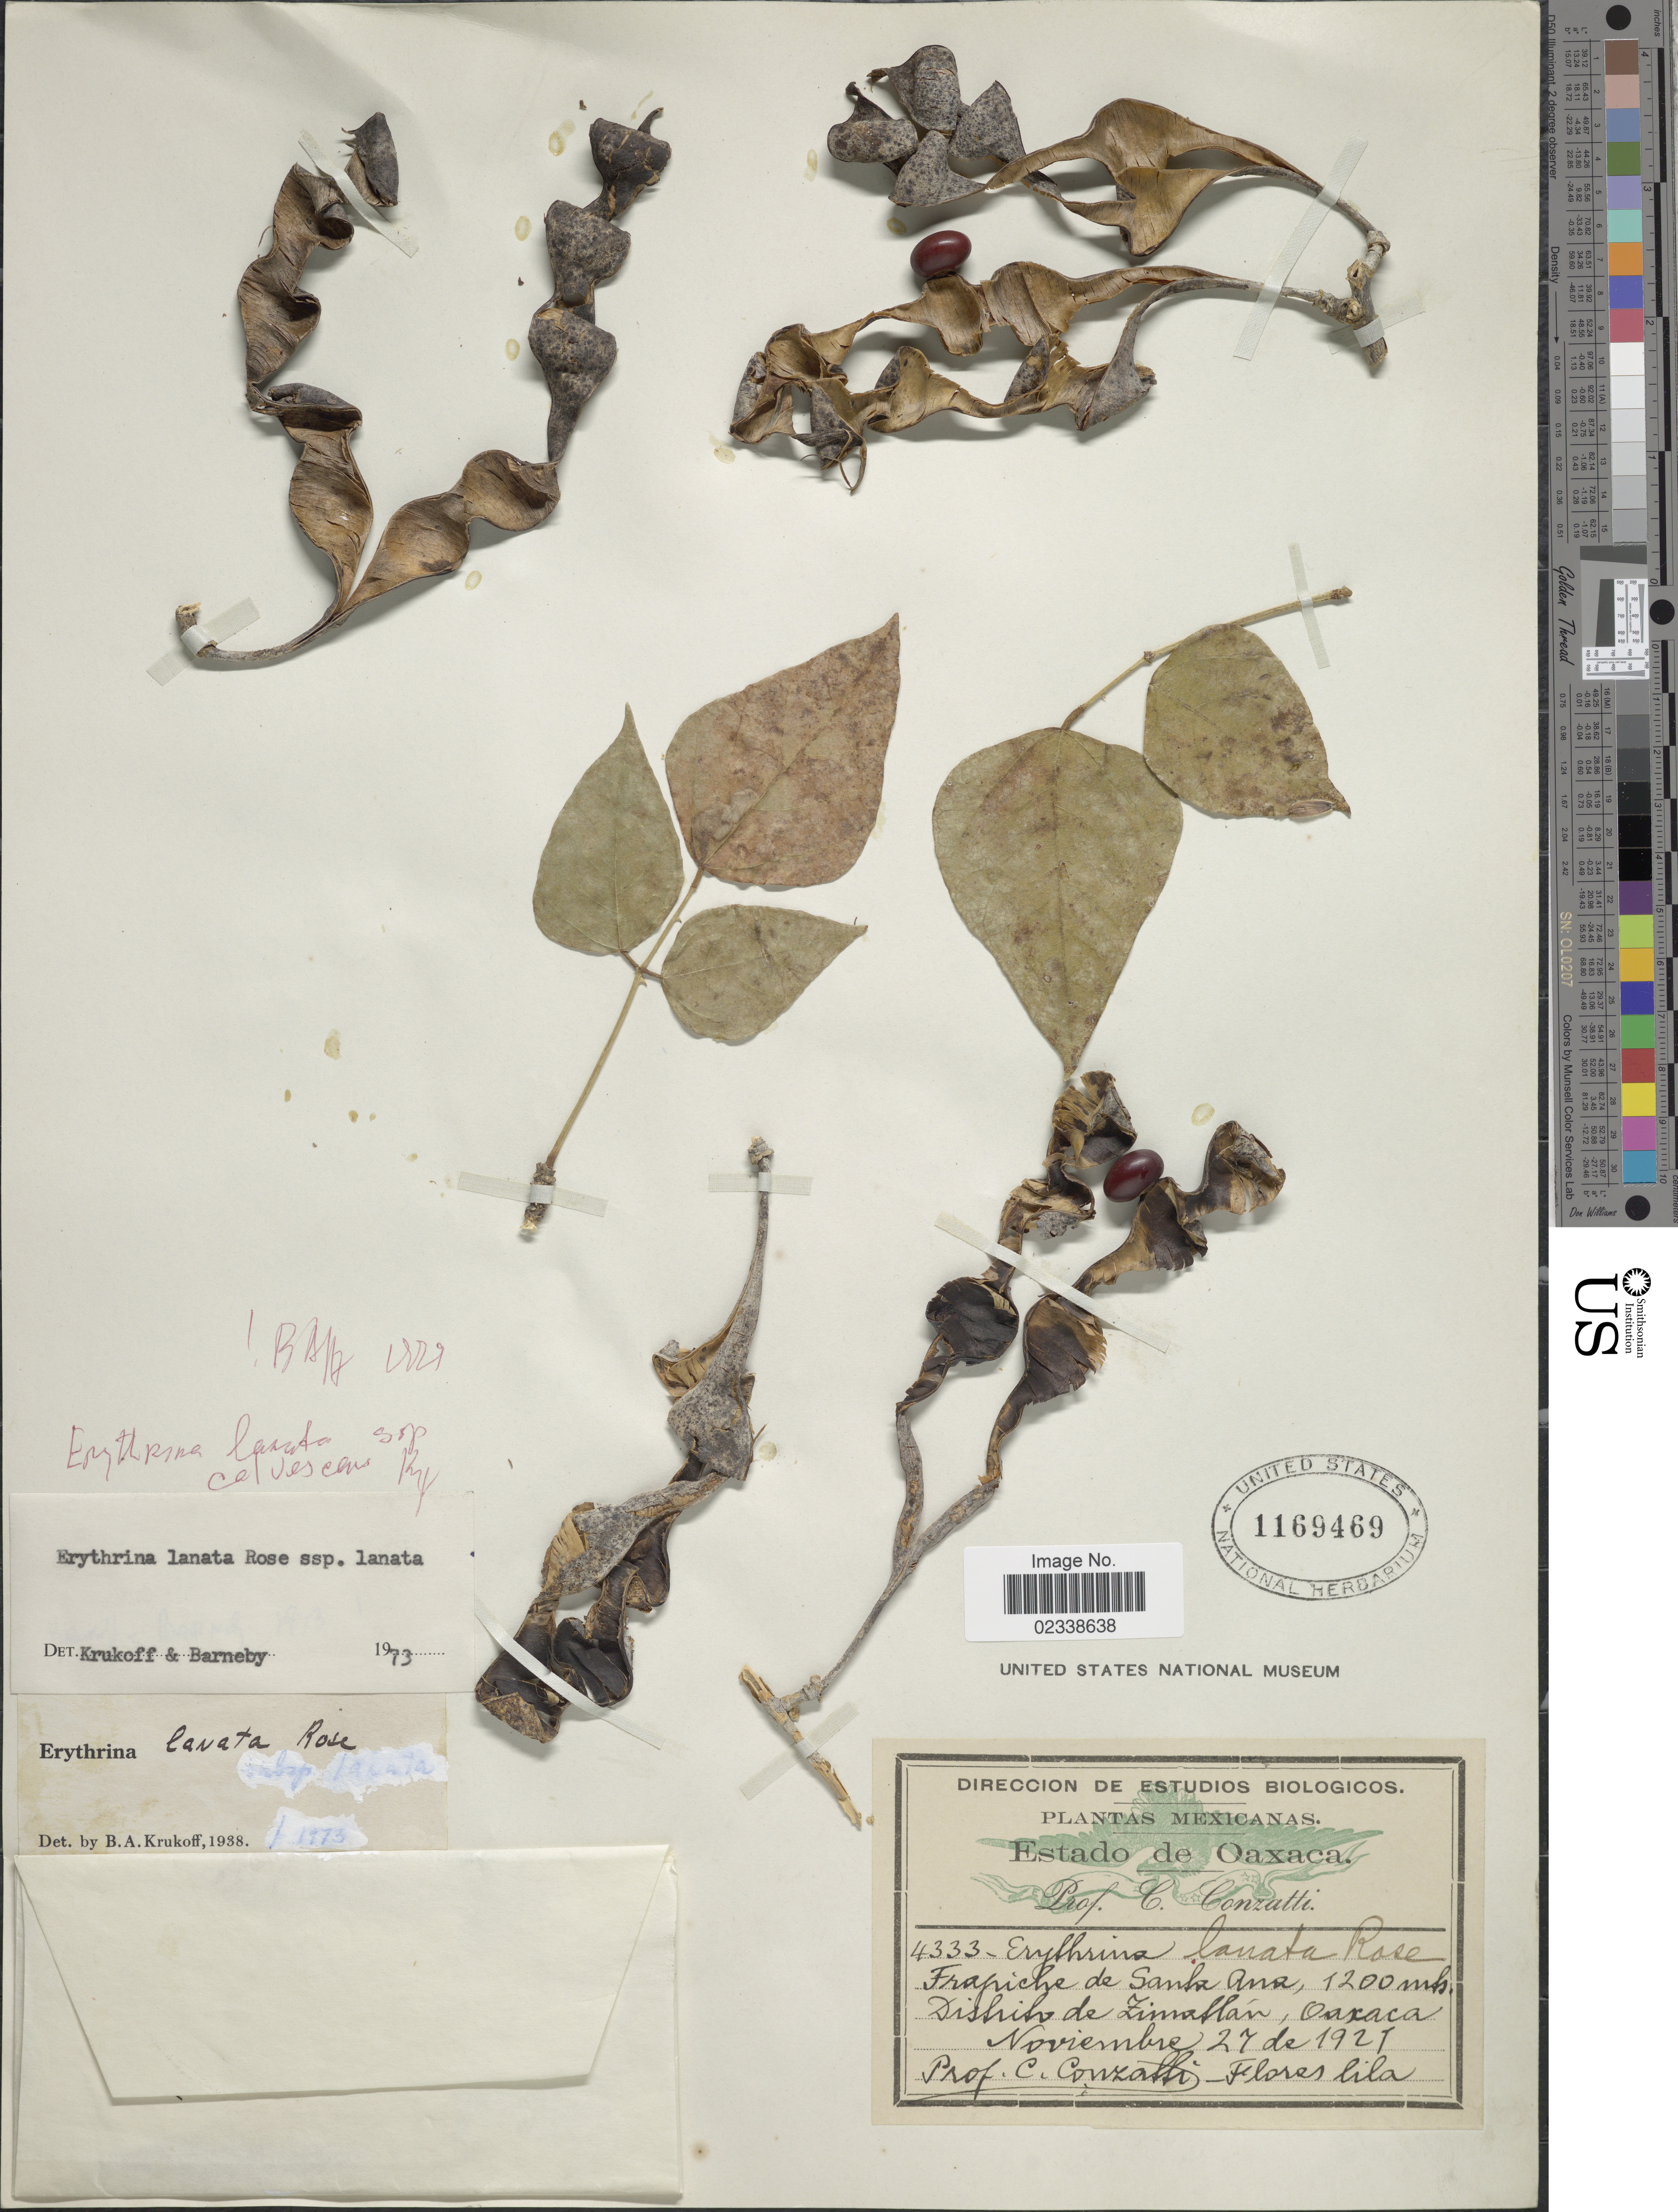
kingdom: Plantae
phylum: Tracheophyta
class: Magnoliopsida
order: Fabales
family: Fabaceae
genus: Erythrina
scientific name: Erythrina lanata subsp. calvescens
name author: Krukoff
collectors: C. Conzatti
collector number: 4333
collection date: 1927-11-27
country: Mexico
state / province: Oaxaca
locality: Frapiche de Santa Ana, Distrito de Zimatlan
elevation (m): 1200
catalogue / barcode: US 1169469